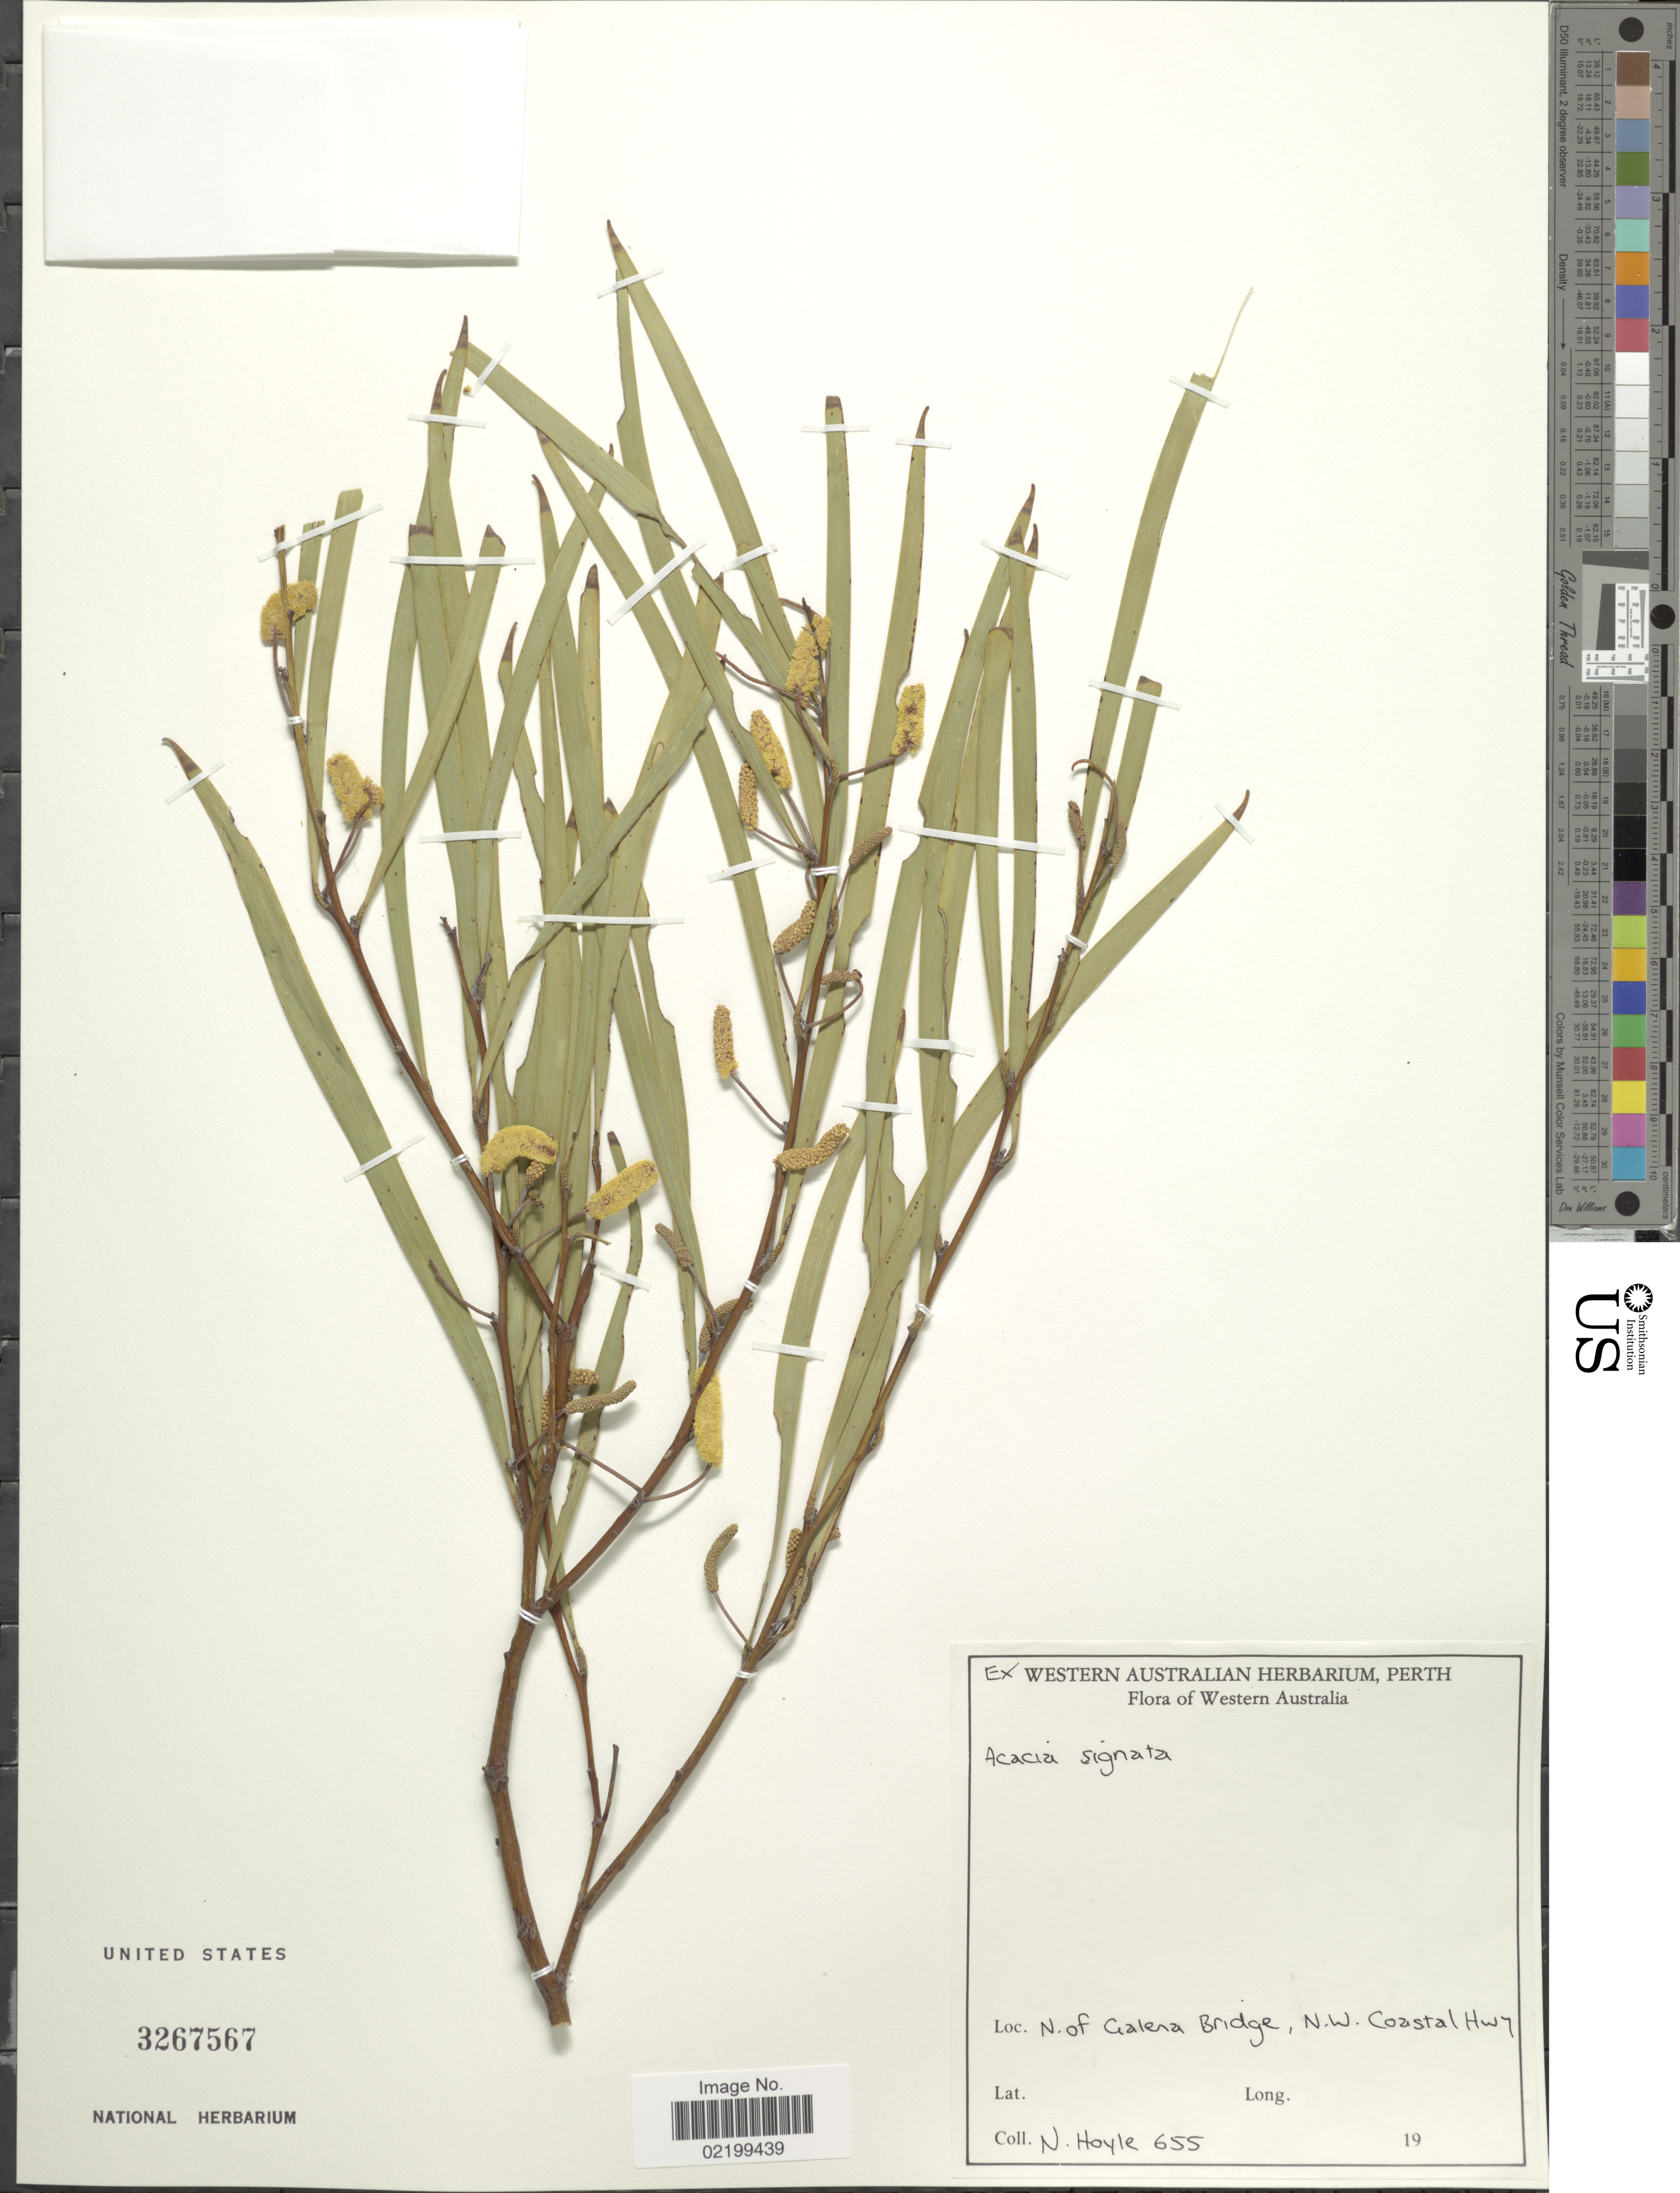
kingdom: Plantae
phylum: Tracheophyta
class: Magnoliopsida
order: Fabales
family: Fabaceae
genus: Acacia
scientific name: Acacia signata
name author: F. Muell.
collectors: N. Hoyle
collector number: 655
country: Australia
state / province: Western Australia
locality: N. of Galena Bridge, NW Coastal Hwy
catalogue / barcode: US 3267567